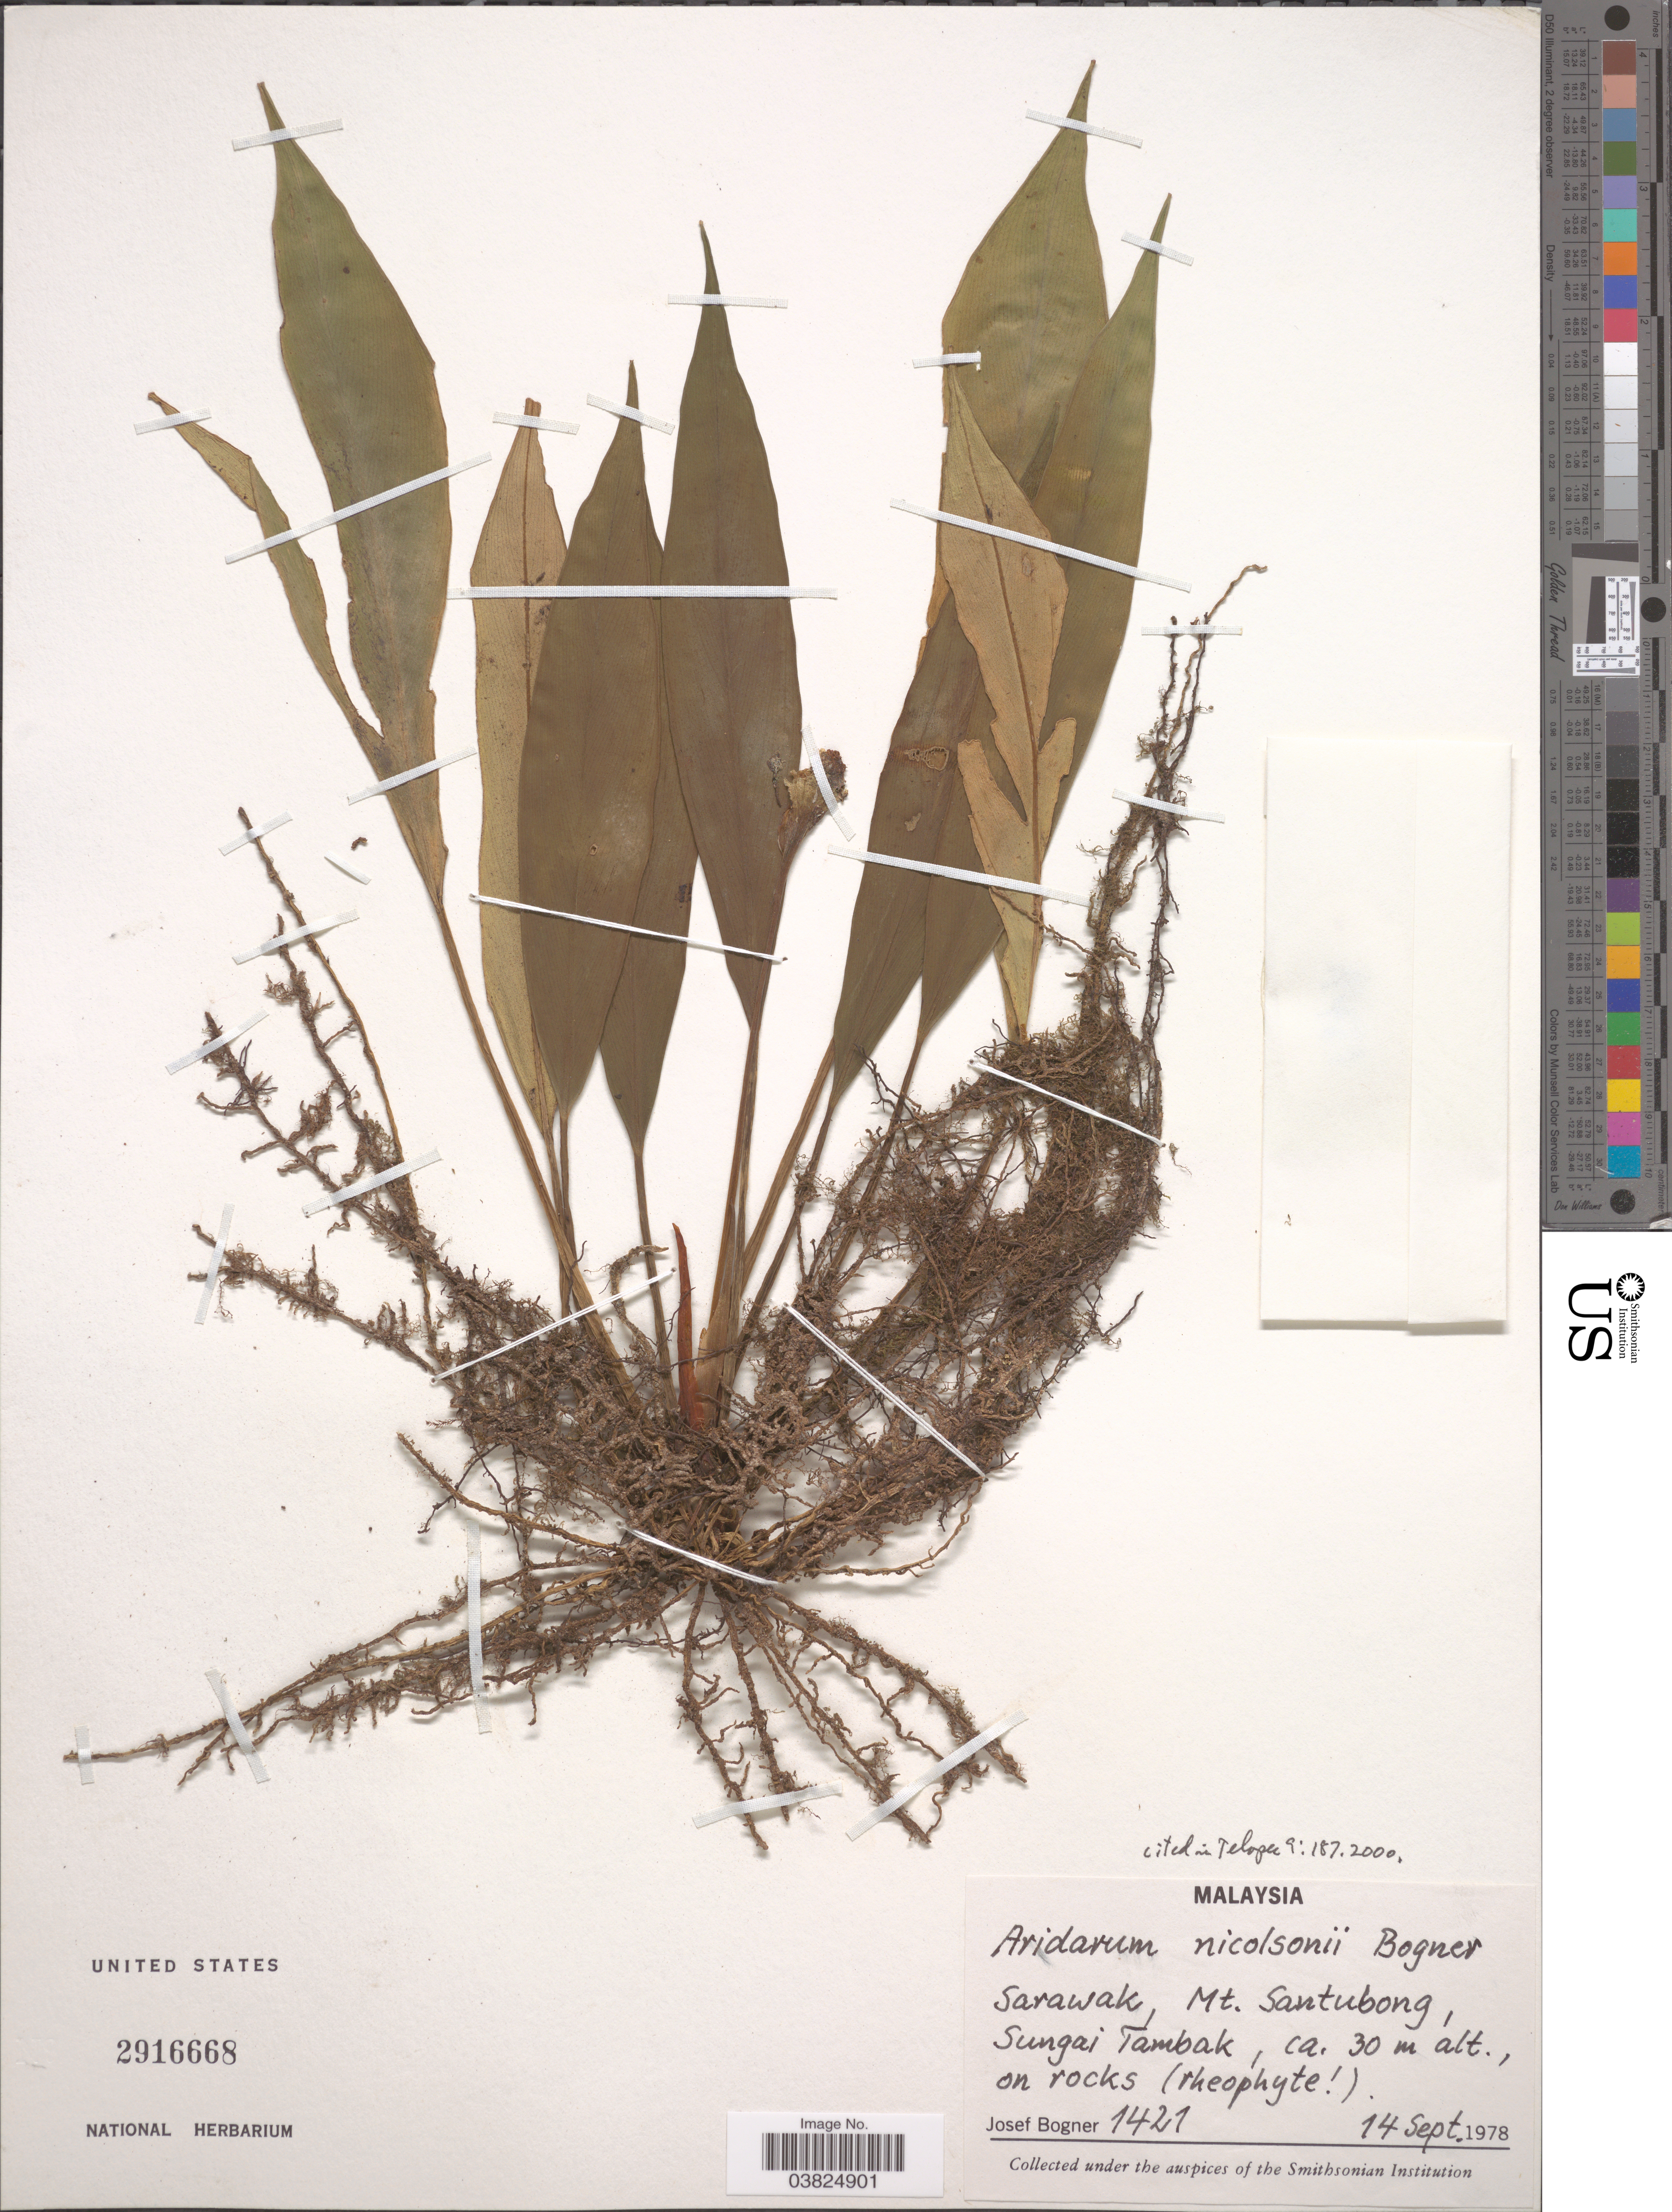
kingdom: Plantae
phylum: Tracheophyta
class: Liliopsida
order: Alismatales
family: Araceae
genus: Aridarum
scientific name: Aridarum nicolsonii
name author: Bogner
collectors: J. Bogner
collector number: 1421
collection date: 1978-09-14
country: Malaysia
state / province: Sarawak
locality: Mt. Santubong, Sungai Tambak, on rocks (rheophyte [illegible text]).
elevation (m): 30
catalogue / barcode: US 2916668